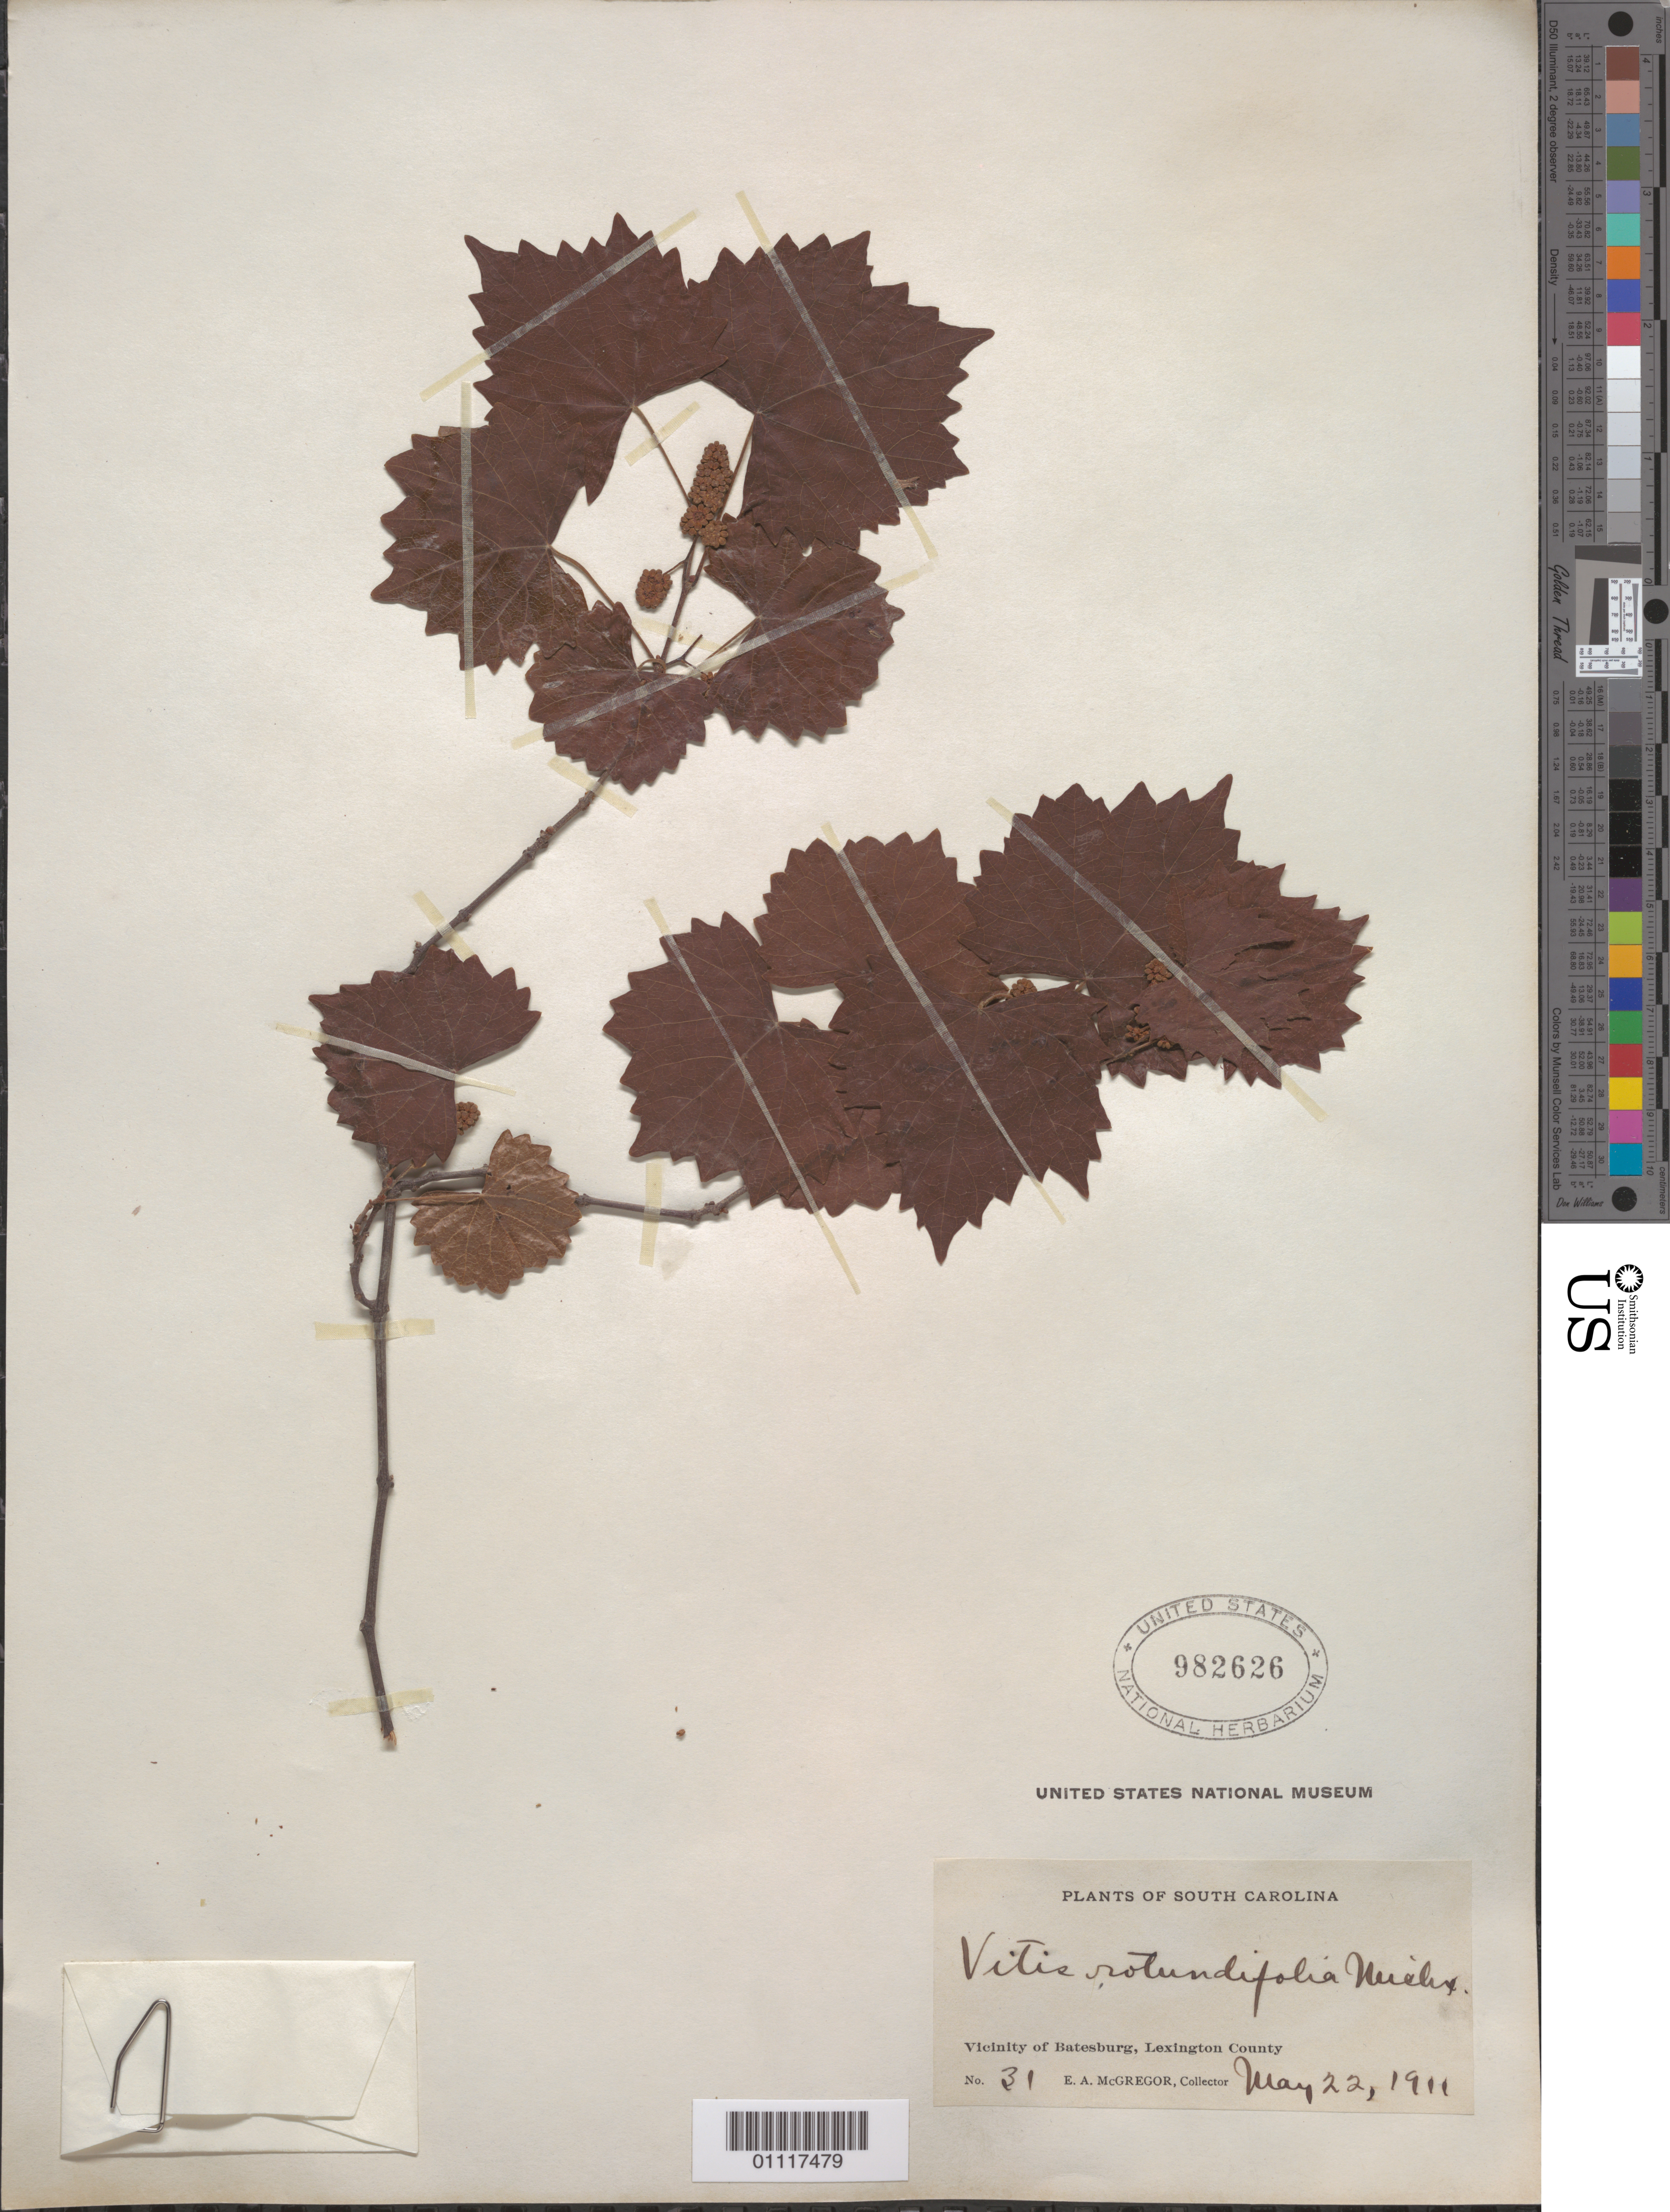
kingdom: Plantae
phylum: Tracheophyta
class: Magnoliopsida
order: Vitales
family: Vitaceae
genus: Vitis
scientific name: Vitis rotundifolia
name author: Michx.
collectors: E. A. McGregor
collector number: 31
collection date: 1911-05-22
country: United States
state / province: South Carolina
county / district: Lexington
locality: Vicinity of Batesburg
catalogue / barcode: US 982626